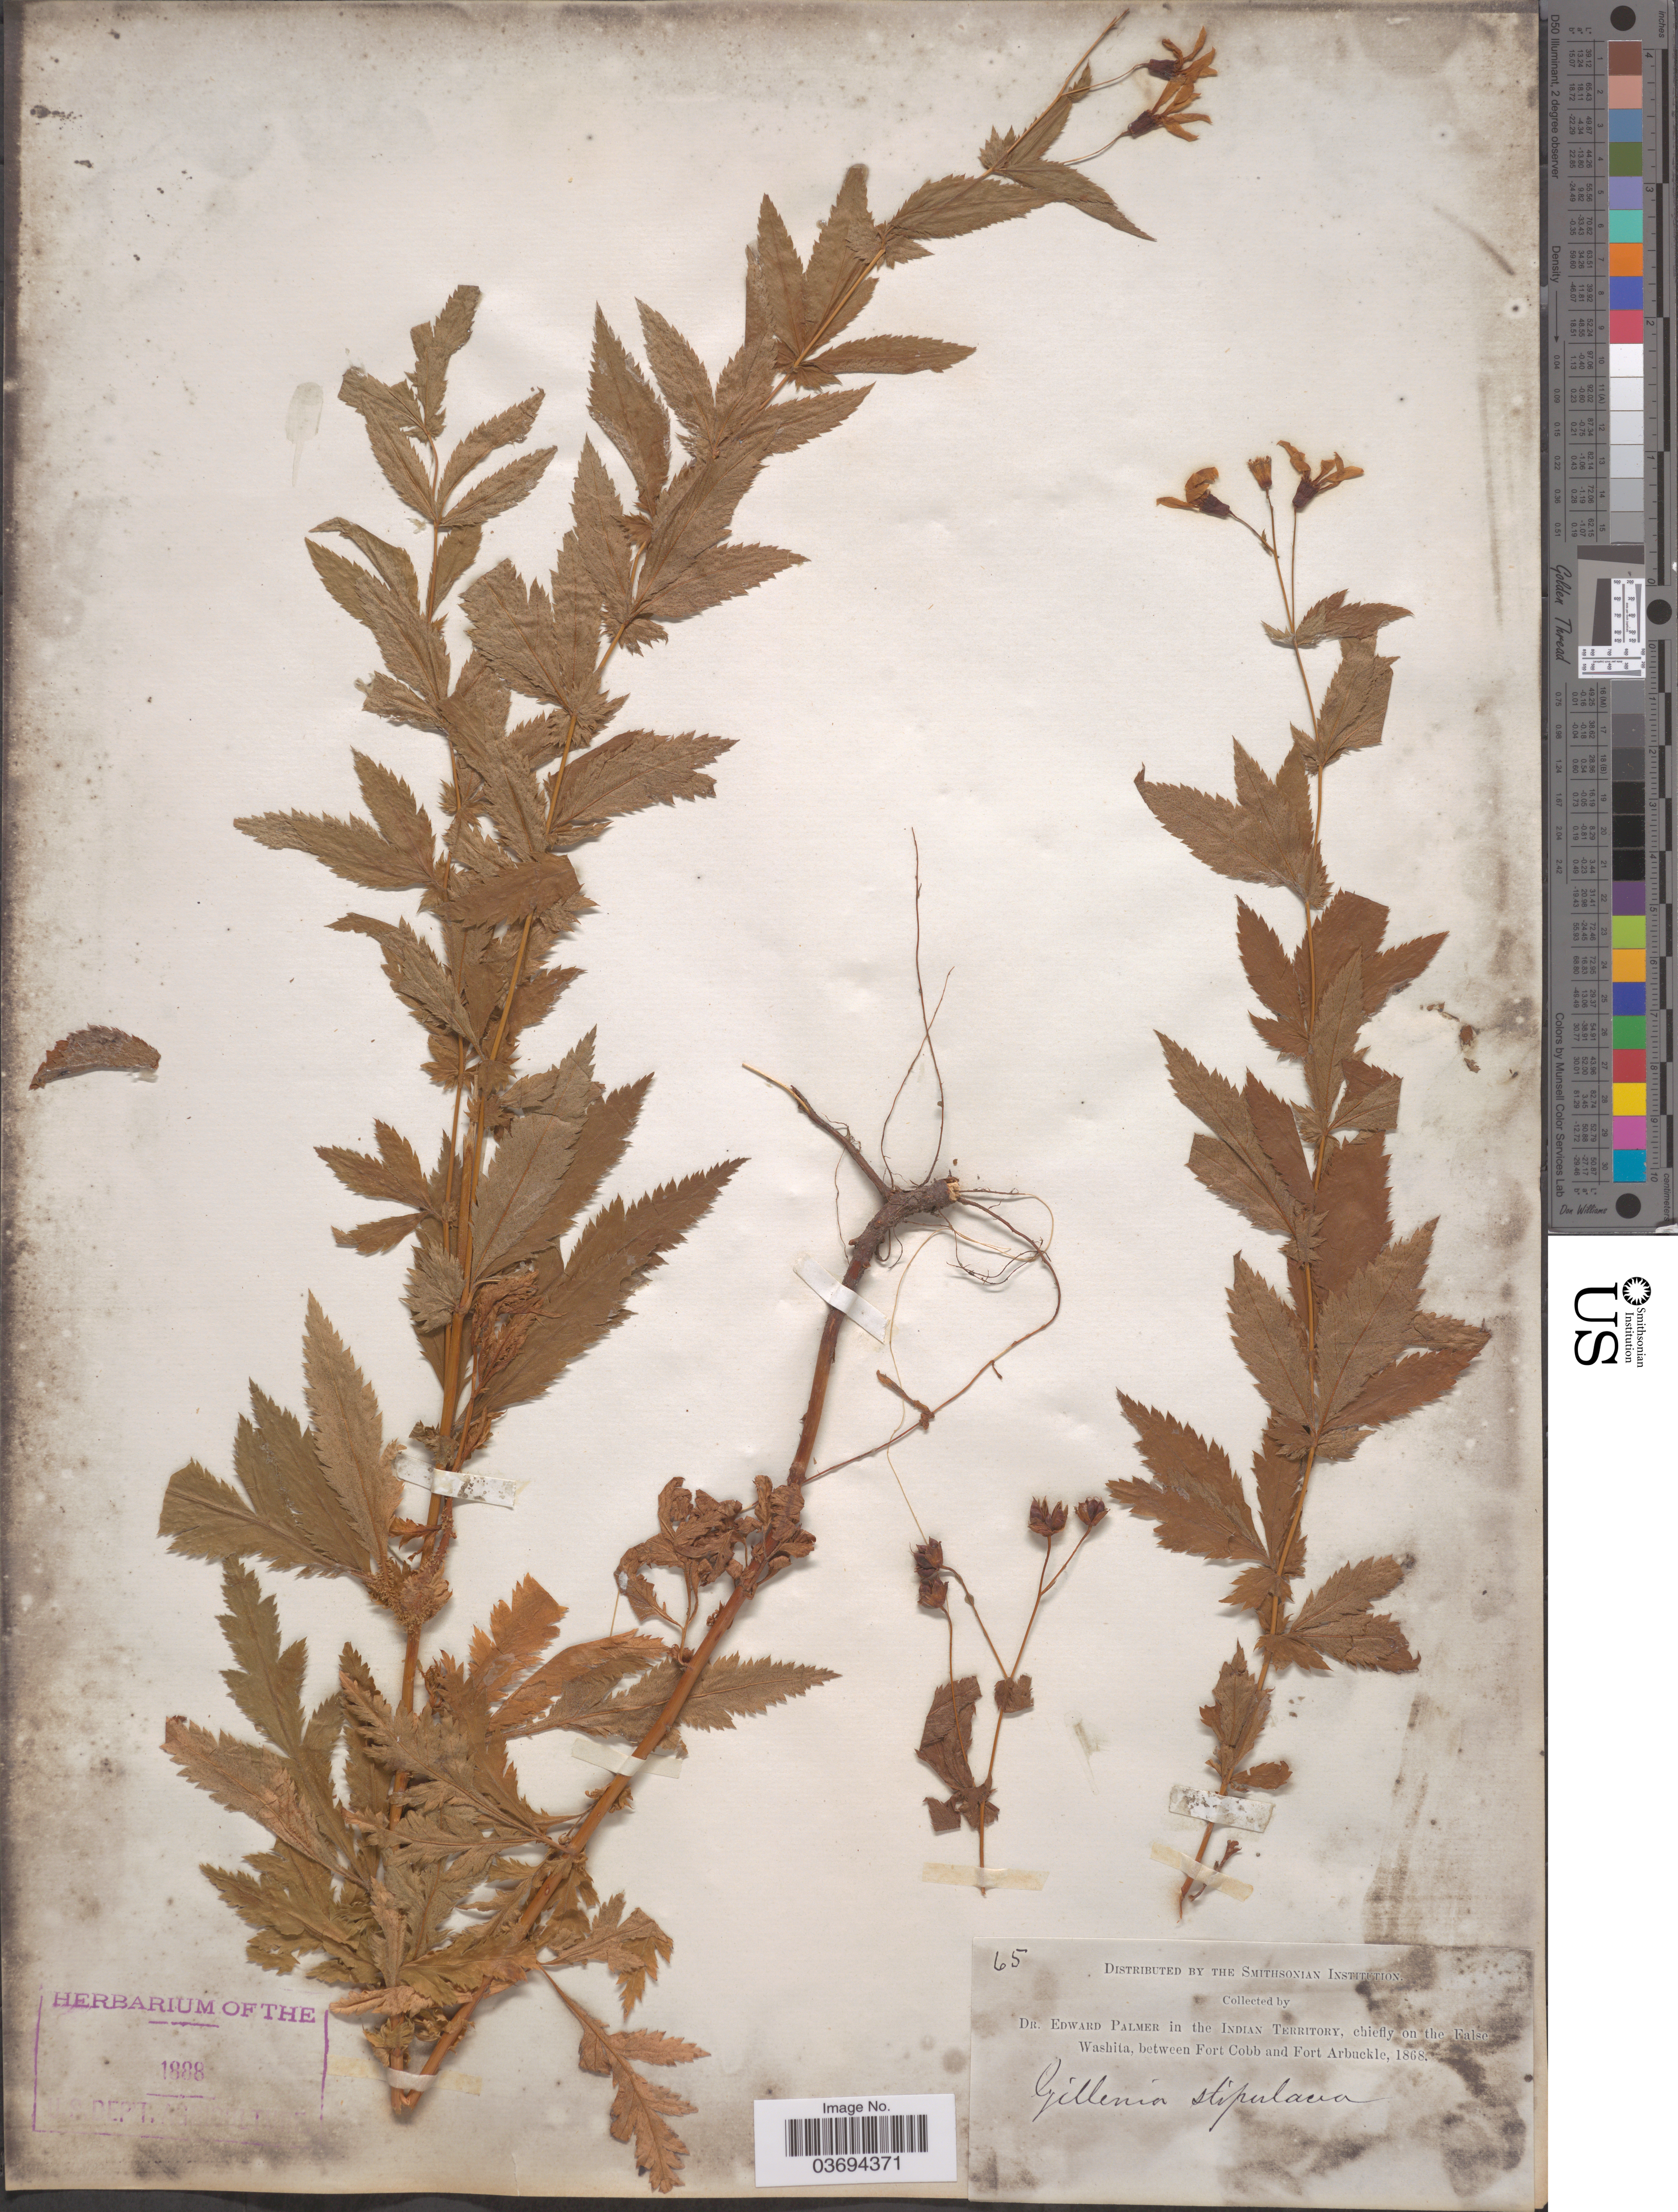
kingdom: Plantae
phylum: Tracheophyta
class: Magnoliopsida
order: Rosales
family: Rosaceae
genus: Gillenia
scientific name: Gillenia stipulata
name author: (Muhl. ex Willd.) Nutt.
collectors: E. Palmer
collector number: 65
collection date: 1868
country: United States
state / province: Oklahoma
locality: Indian Territory, chiefly on the False Washita, between Fort Cobb and Fort Arbuckle.